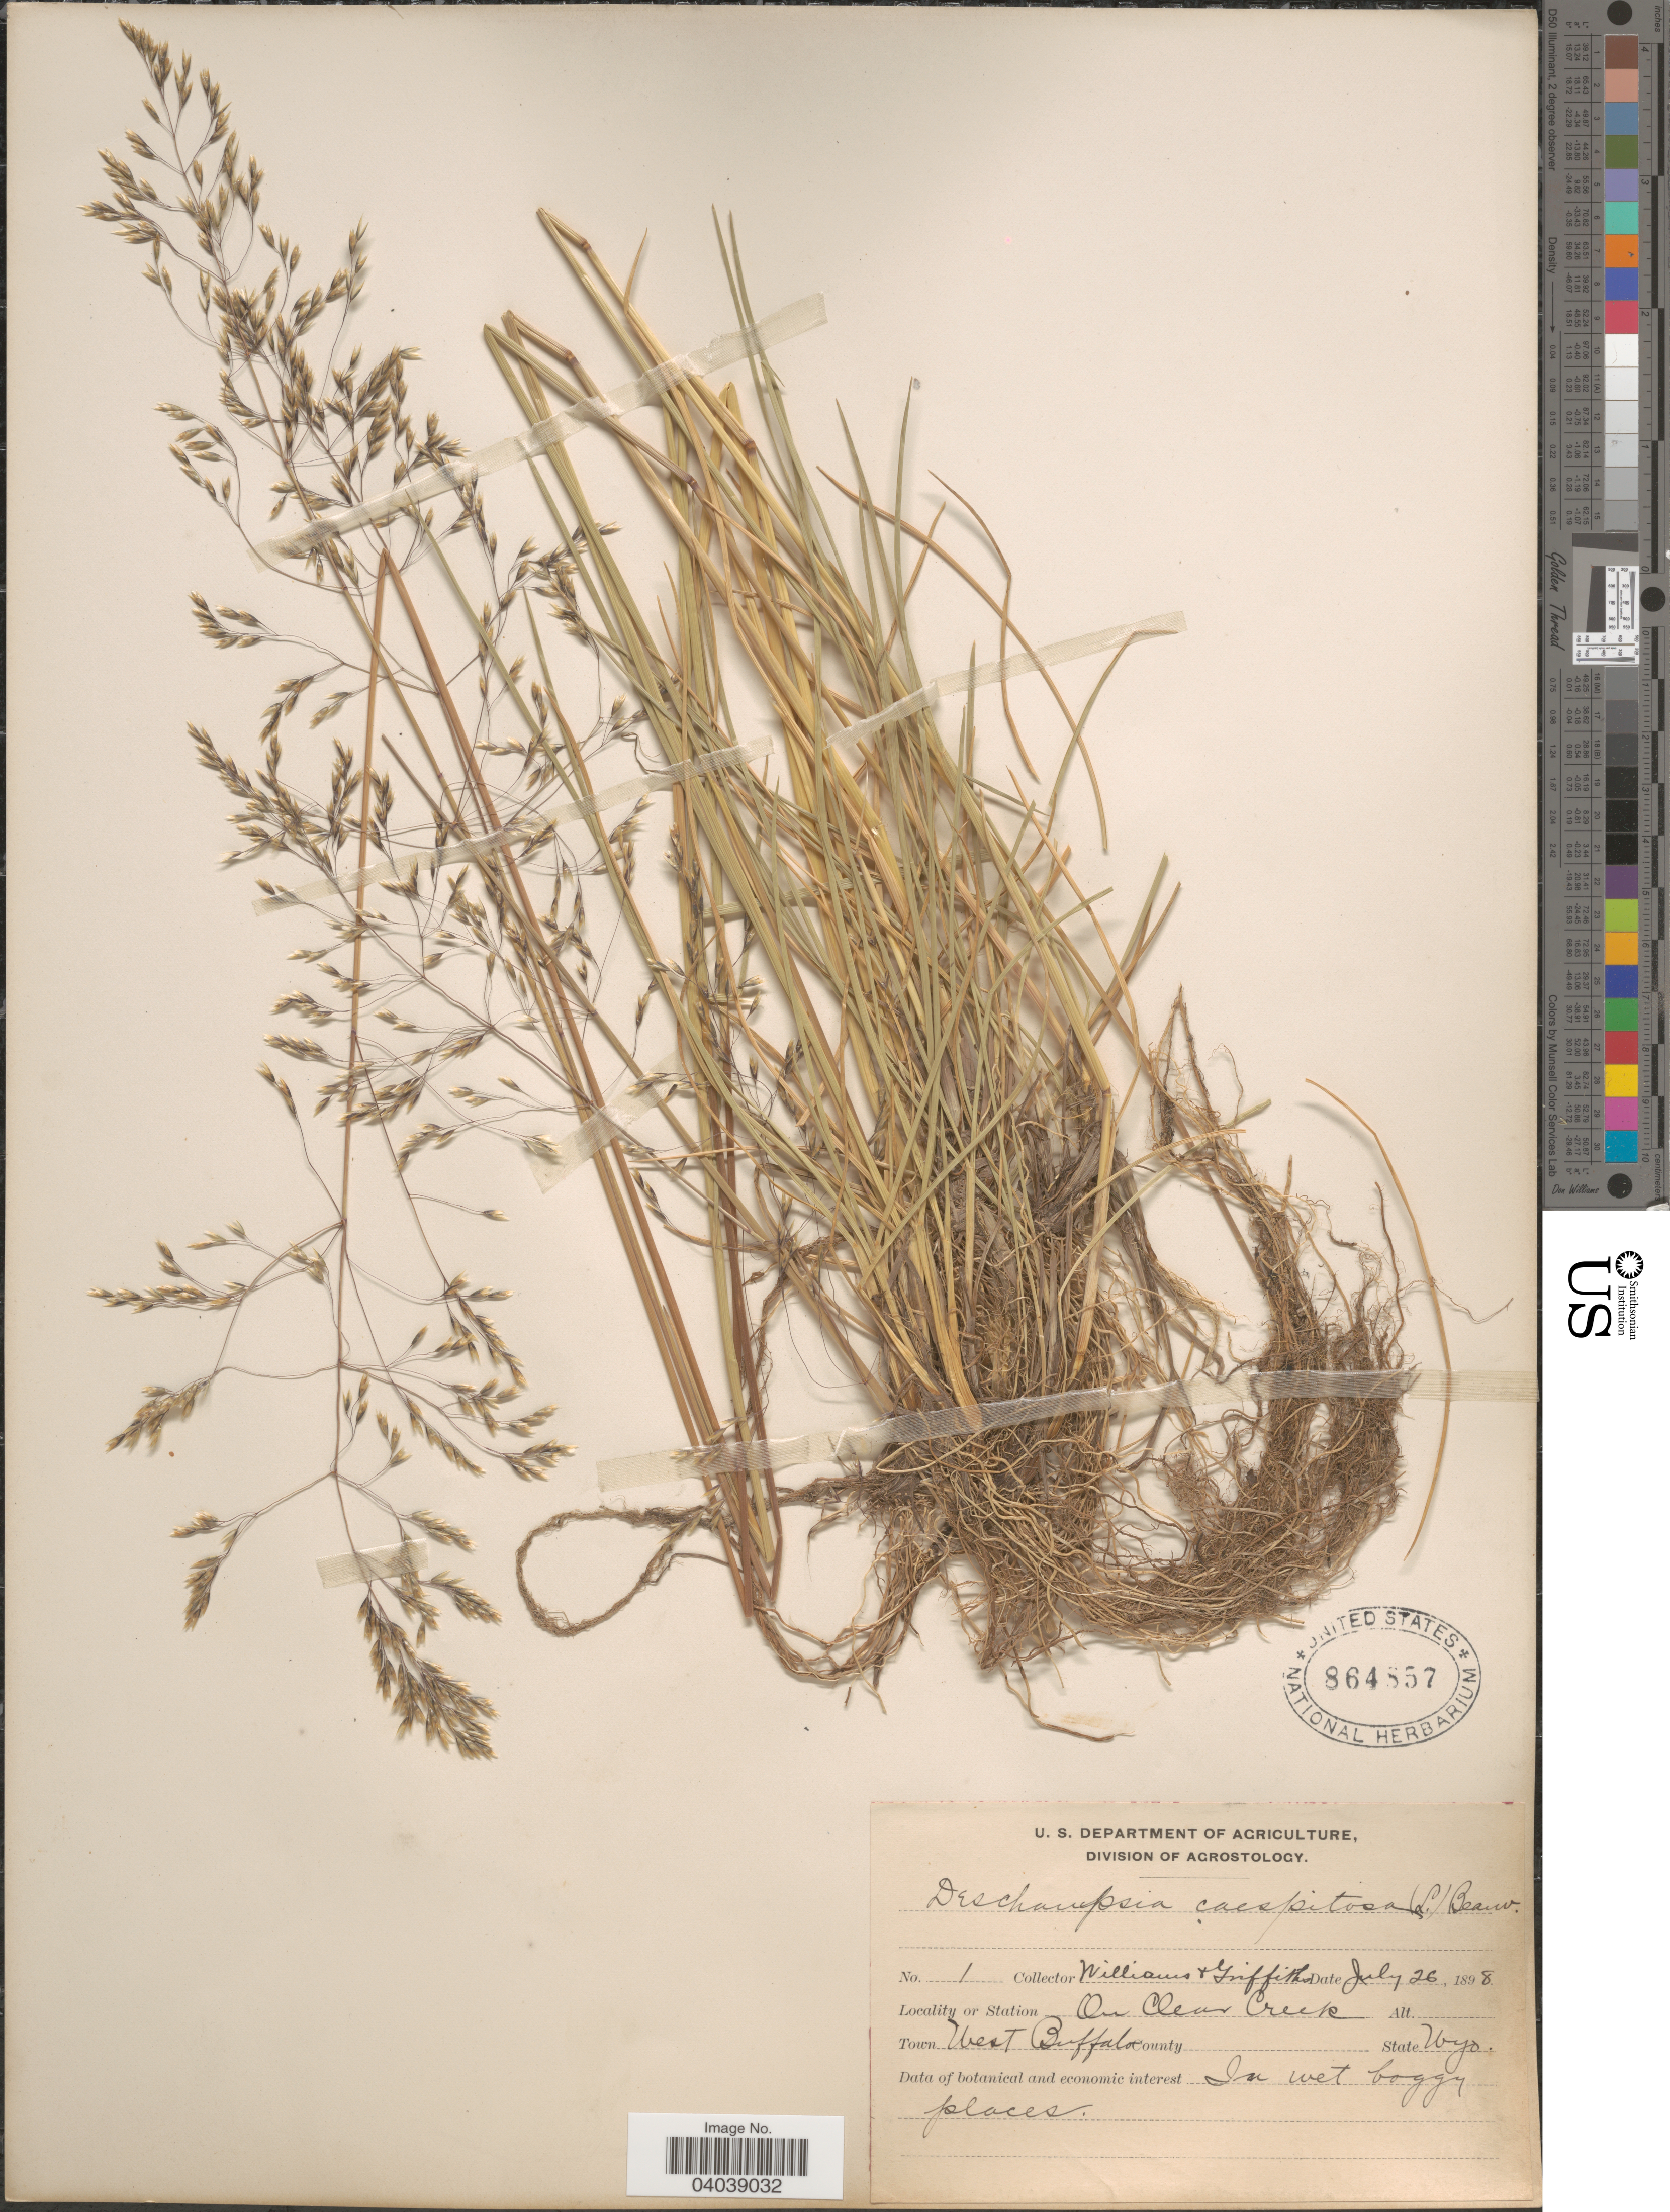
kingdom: Plantae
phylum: Tracheophyta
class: Liliopsida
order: Poales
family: Poaceae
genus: Deschampsia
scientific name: Deschampsia cespitosa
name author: (L.) P. Beauv.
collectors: -- Williams & -- Griffiths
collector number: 1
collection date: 1898-07-26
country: United States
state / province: Wyoming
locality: Station On Clear Creek. Town West Buffalo.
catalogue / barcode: US 864857